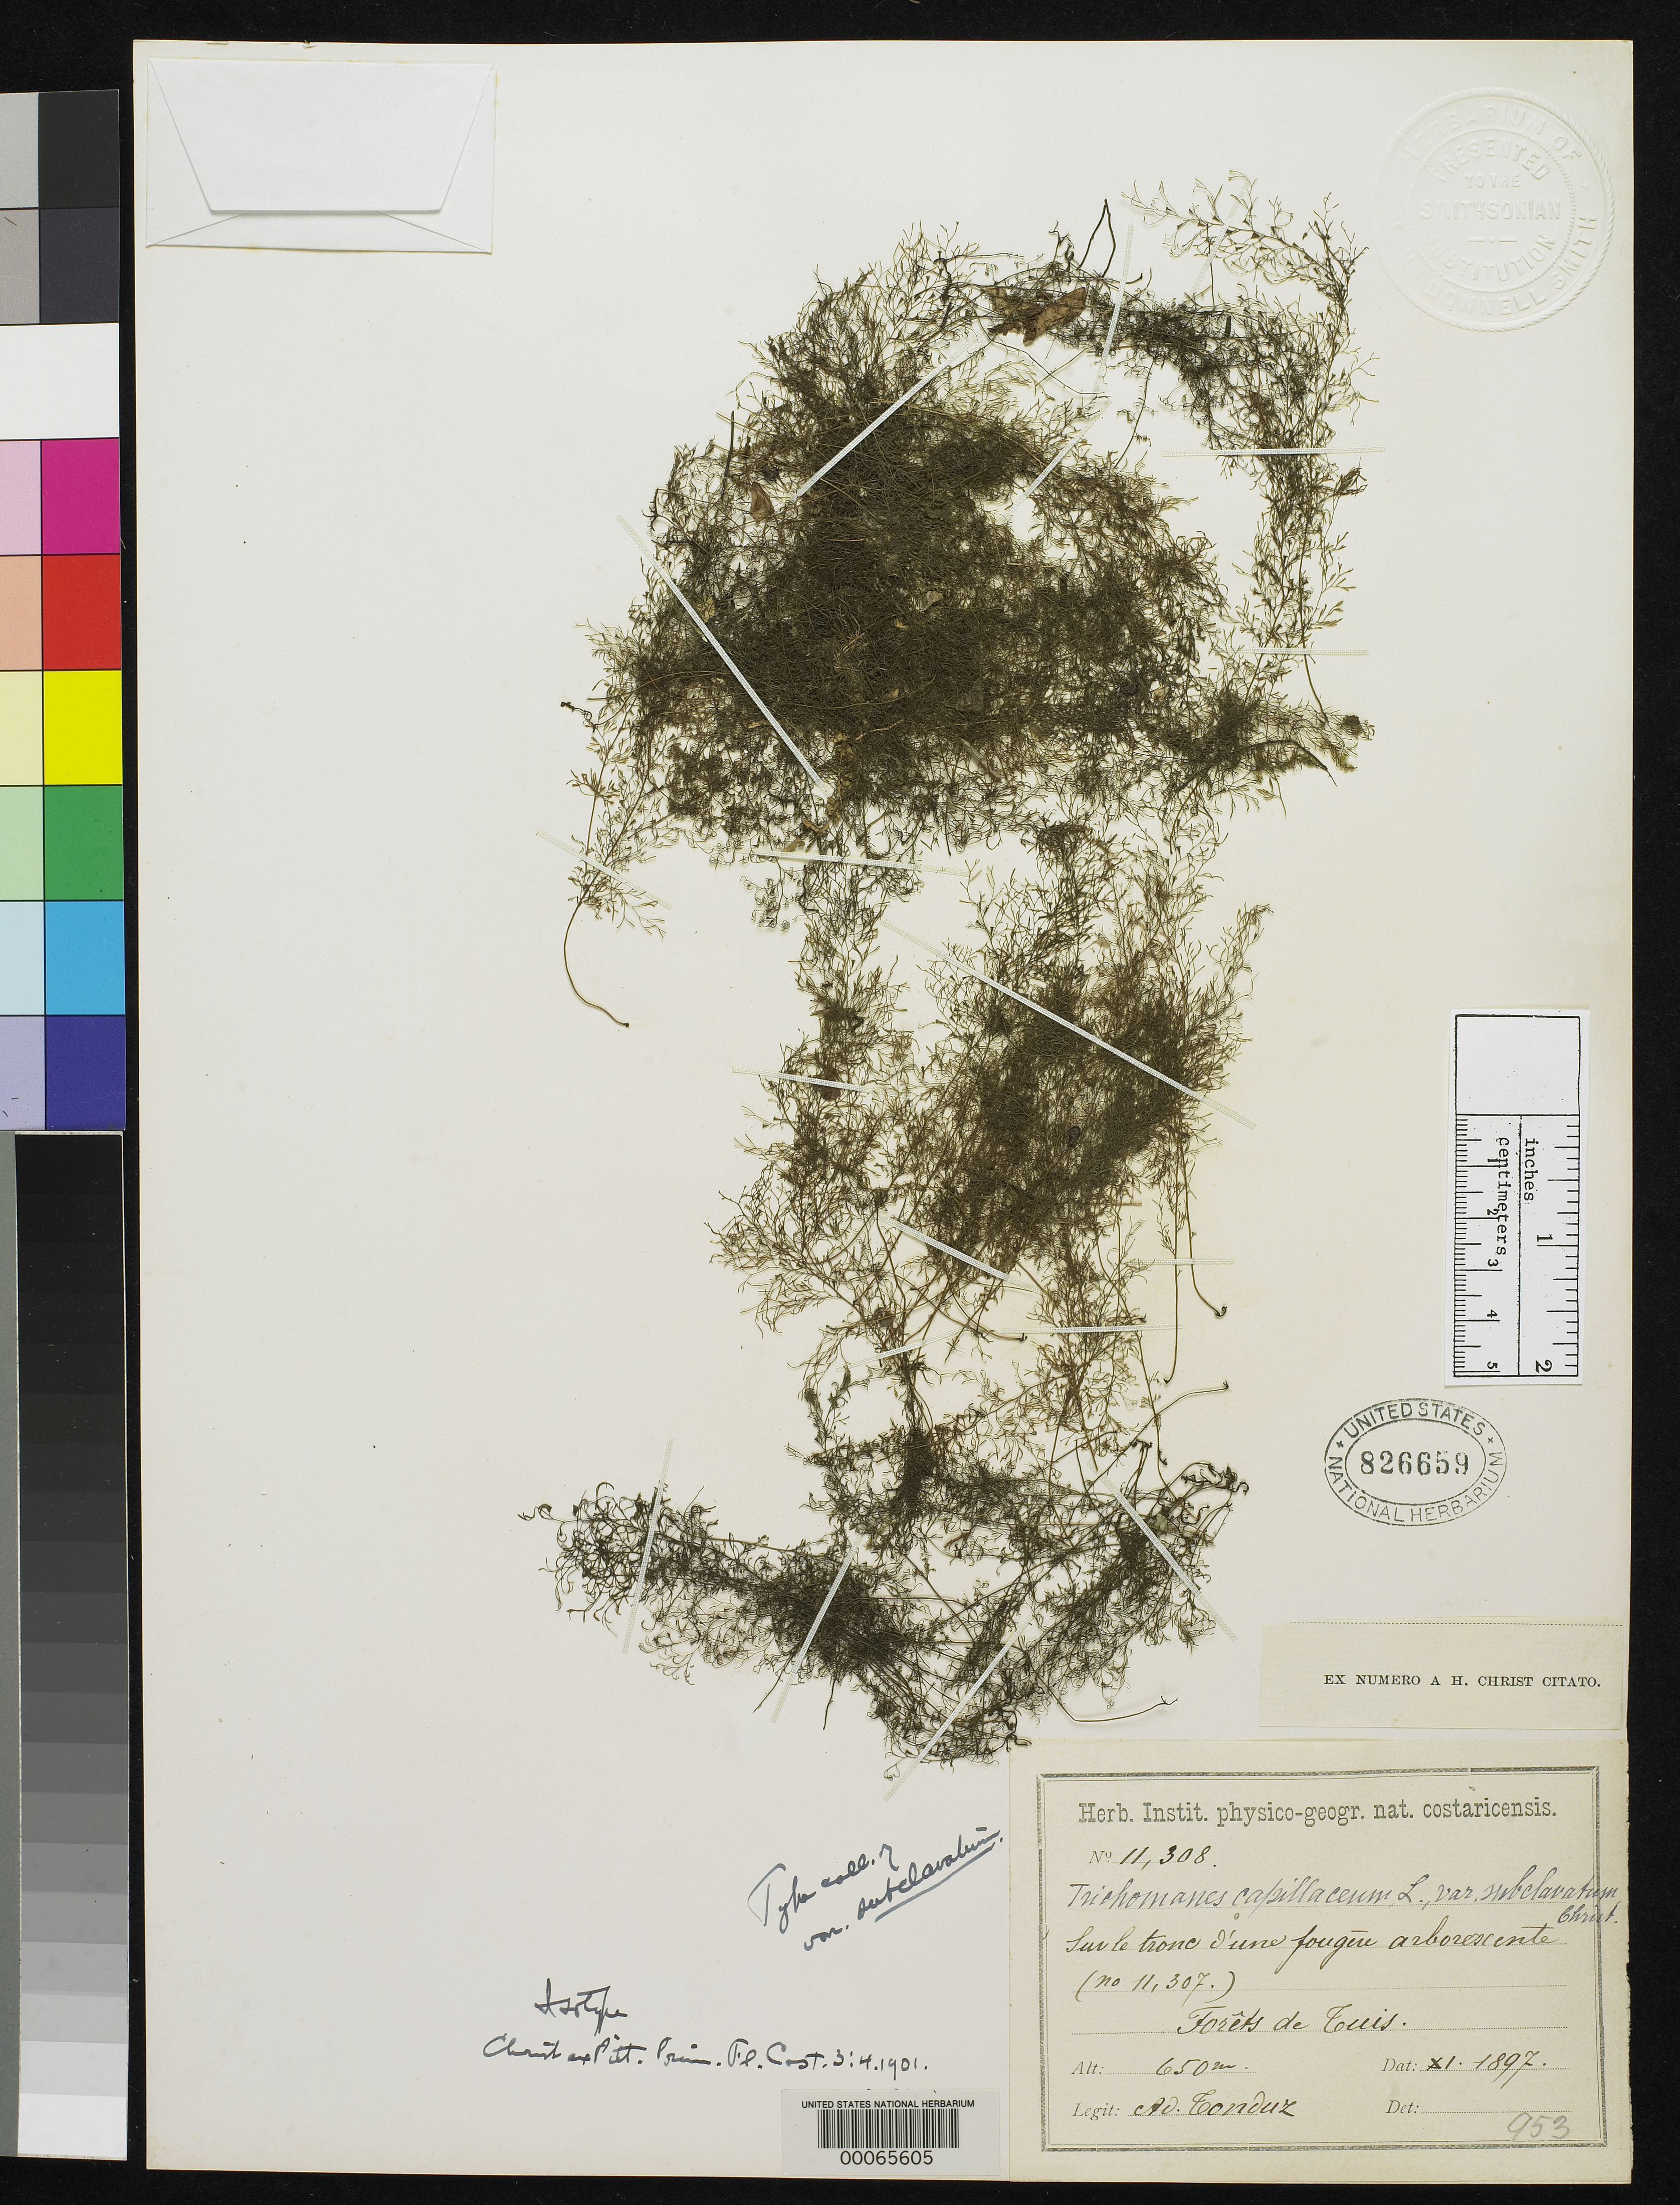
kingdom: Plantae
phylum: Tracheophyta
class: Polypodiopsida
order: Hymenophyllales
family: Hymenophyllaceae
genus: Trichomanes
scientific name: Trichomanes capillaceum var. subclavatum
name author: Christ in Pittier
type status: Isotype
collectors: A. Tonduz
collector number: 11308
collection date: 1900-04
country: Costa Rica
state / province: Guanacaste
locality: forets de Nicoya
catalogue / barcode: US 826659